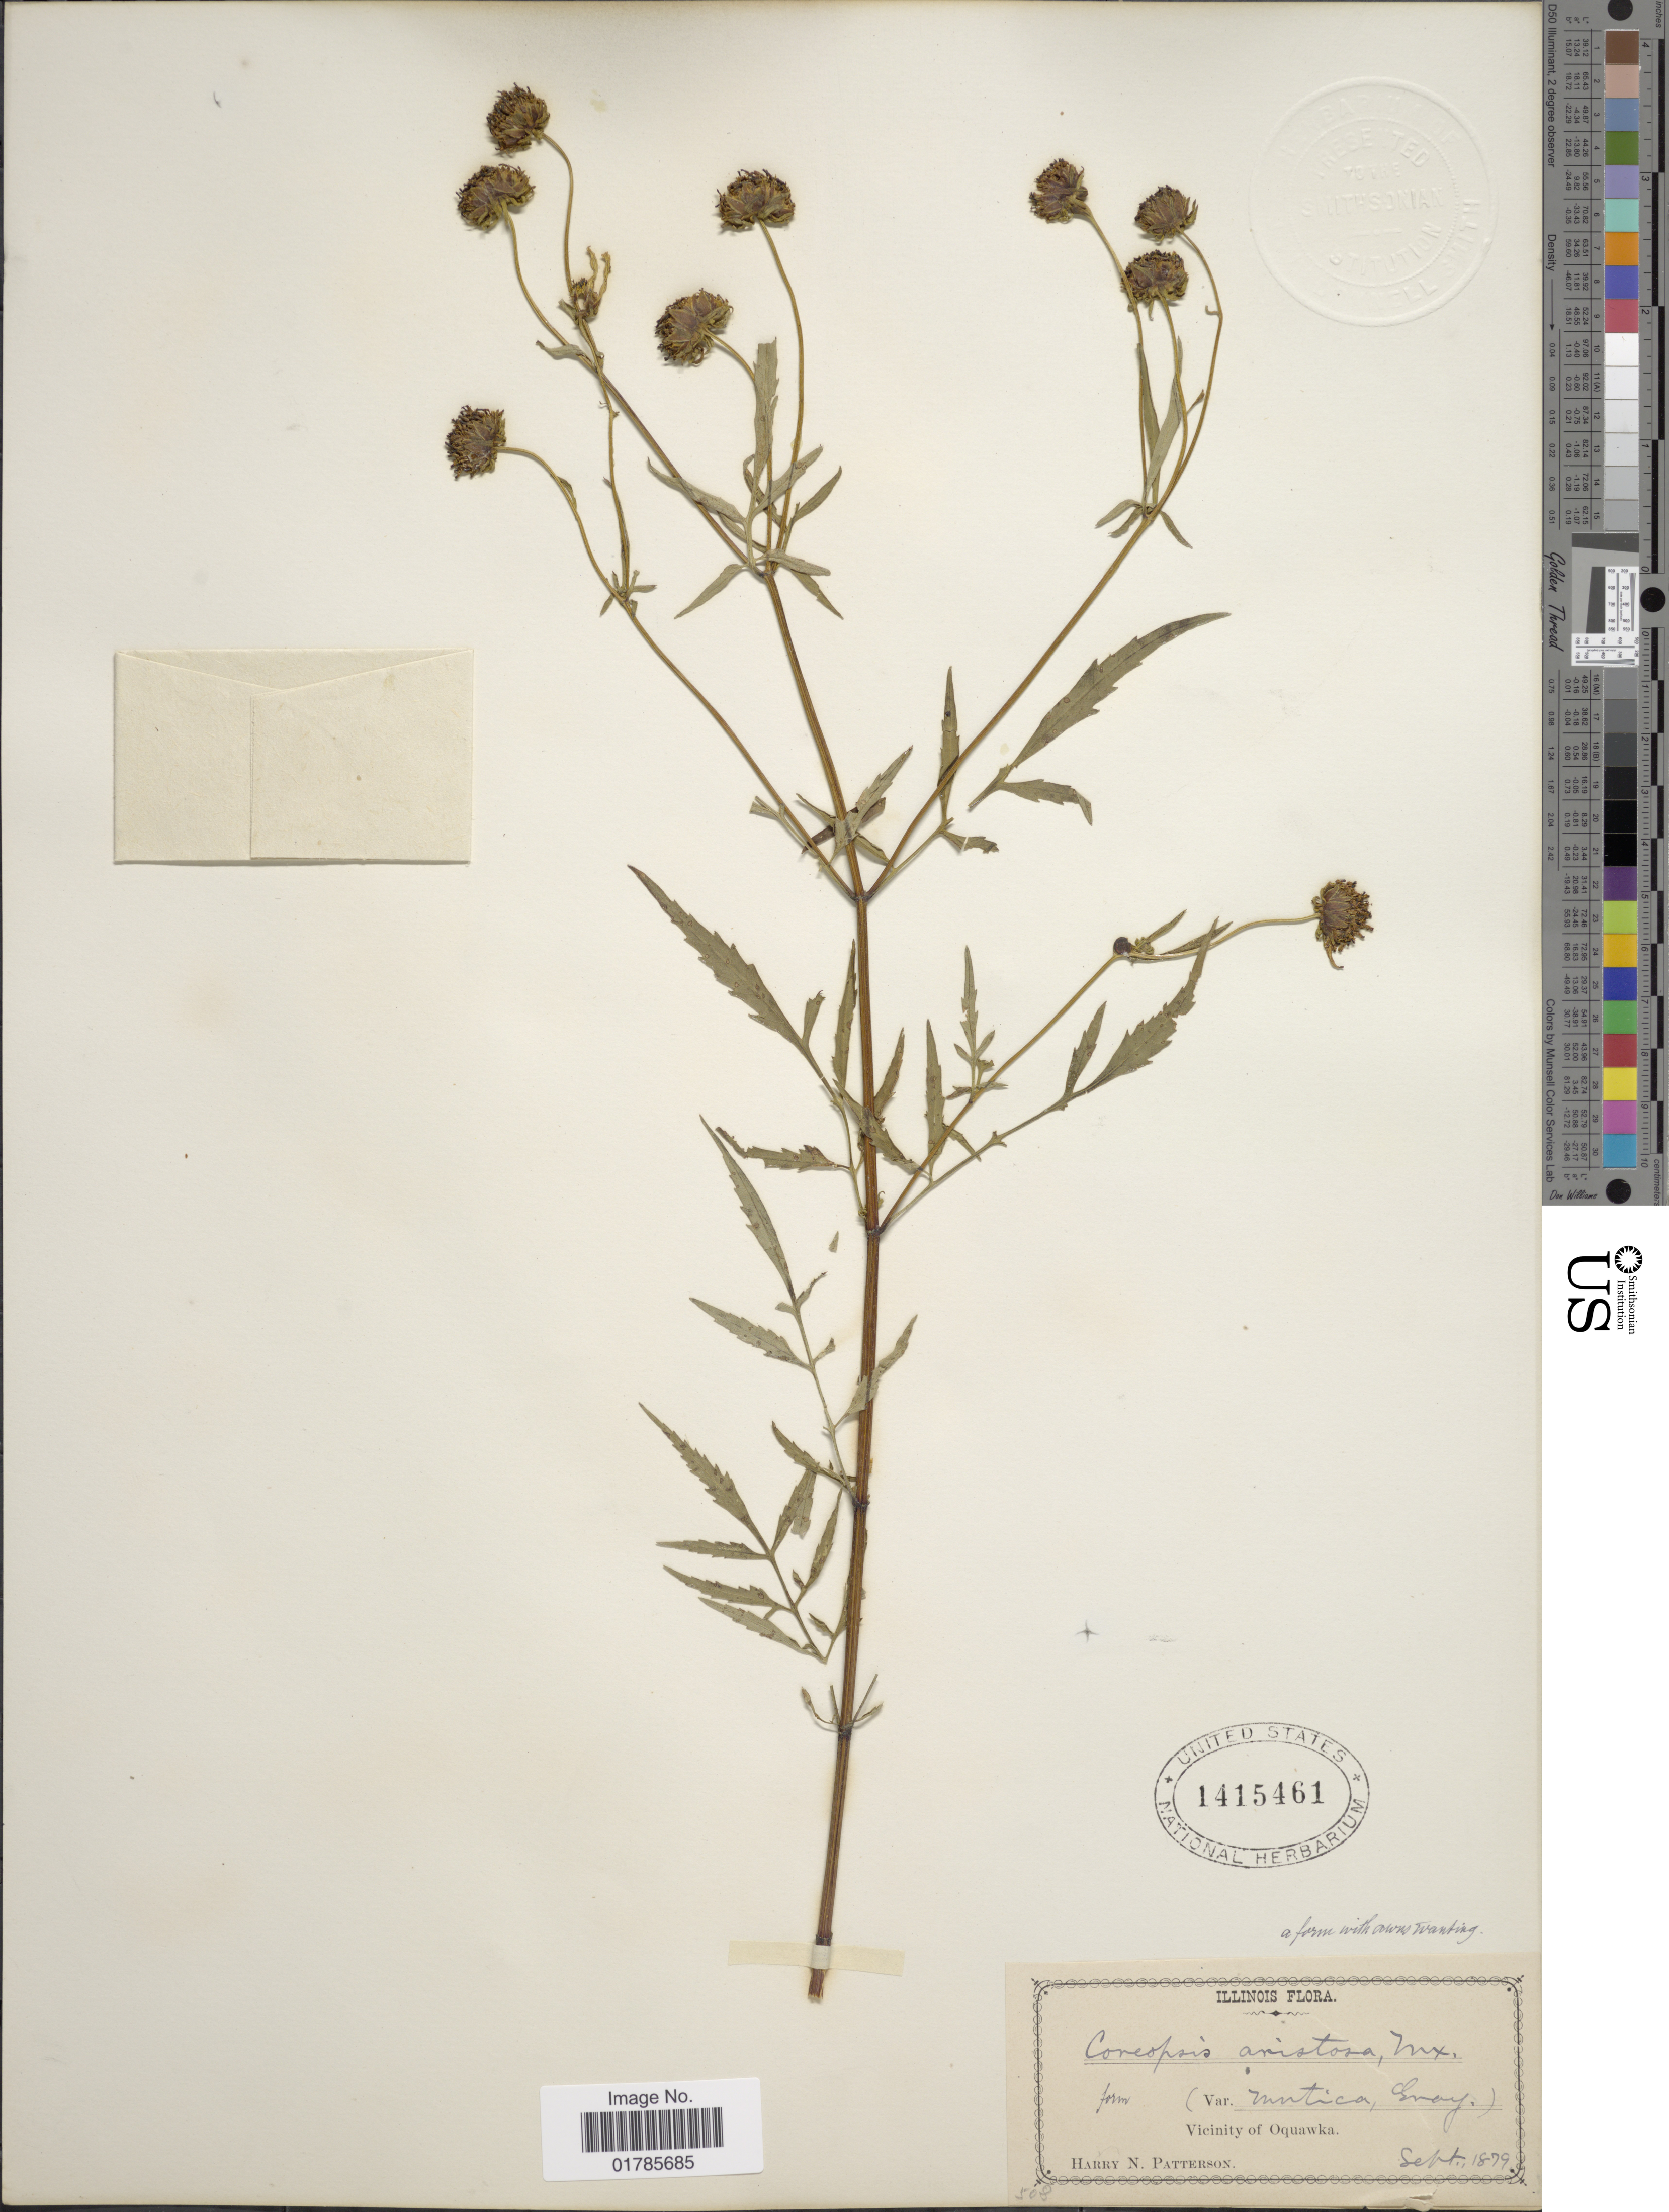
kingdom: Plantae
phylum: Tracheophyta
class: Magnoliopsida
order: Asterales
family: Asteraceae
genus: Bidens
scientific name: Bidens aristosa var. mutica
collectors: H. N. Patterson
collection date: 1879-09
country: United States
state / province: Illinois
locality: Vicinity of Oquawka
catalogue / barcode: US 1415461